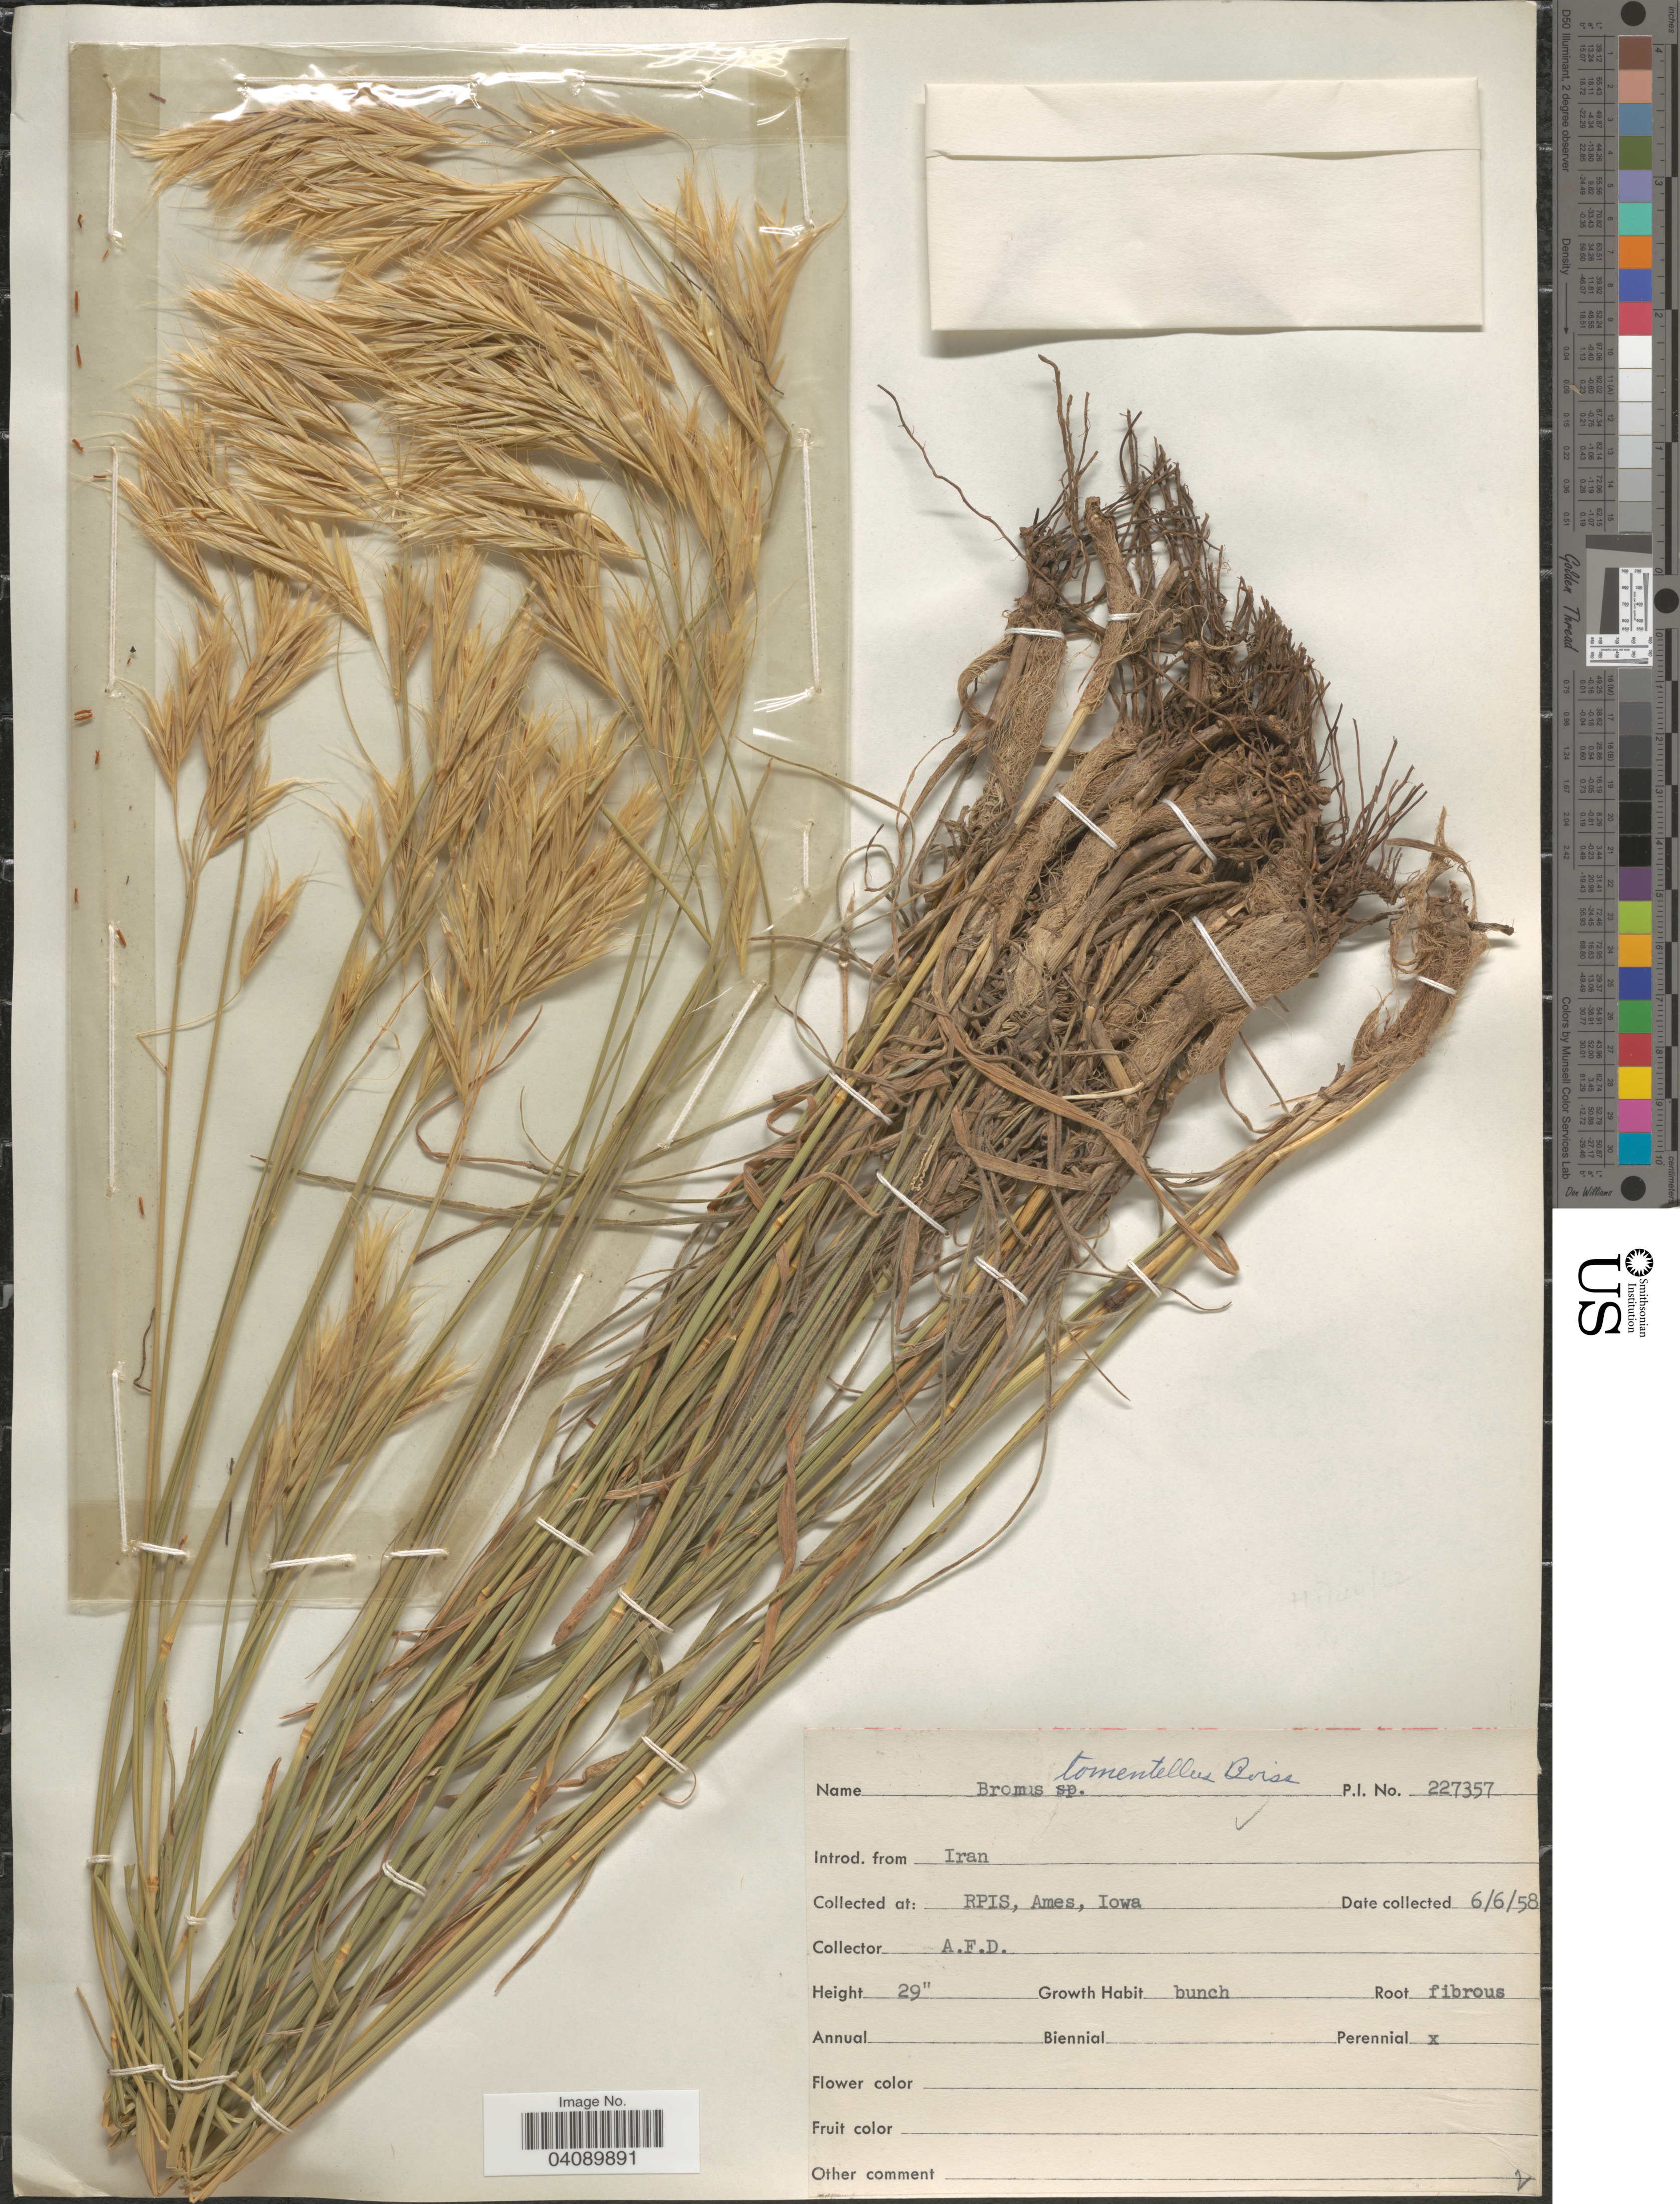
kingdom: Plantae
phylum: Tracheophyta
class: Liliopsida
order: Poales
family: Poaceae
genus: Bromus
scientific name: Bromus tomentellus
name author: Boiss.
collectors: A. D.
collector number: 227357?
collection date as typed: Transcribed d/m/y: 6/6/58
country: United States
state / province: Iowa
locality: RPIS, Ames.